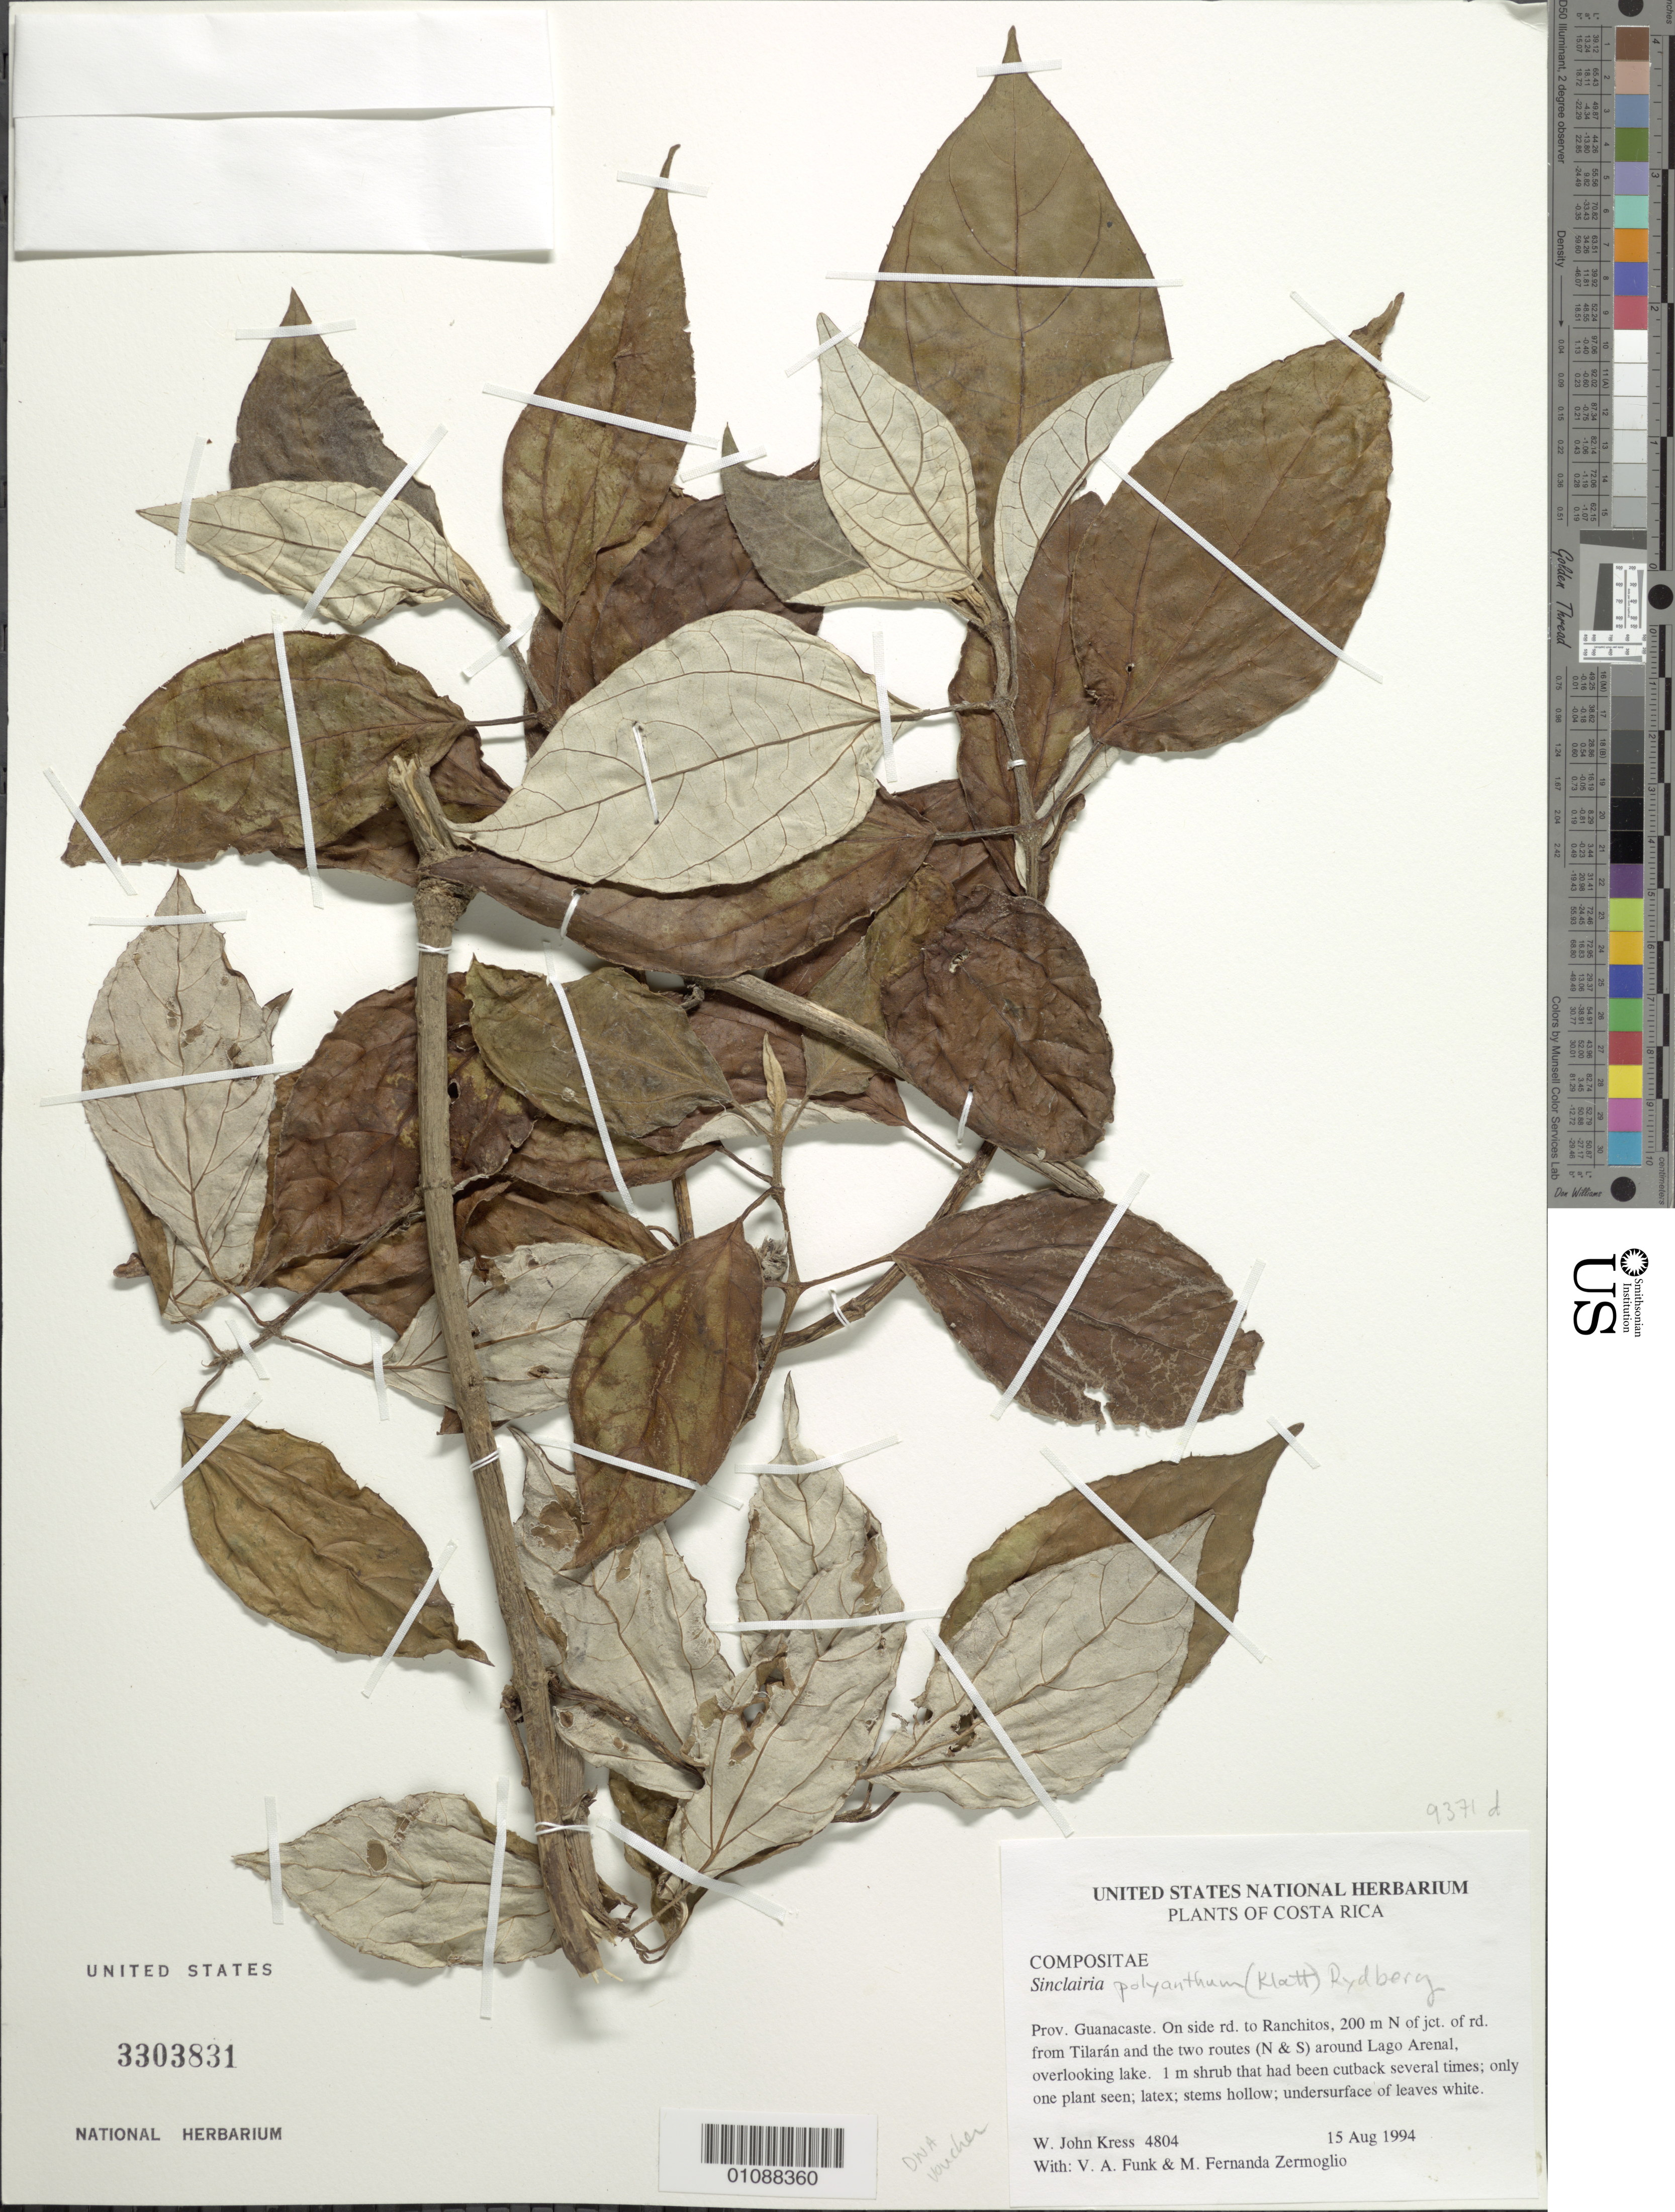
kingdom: Plantae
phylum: Tracheophyta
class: Magnoliopsida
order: Asterales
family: Asteraceae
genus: Sinclairia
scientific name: Sinclairia polyantha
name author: (Klatt) Rydb.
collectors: W. J. Kress, V. Funk & M. Zermoglio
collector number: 4804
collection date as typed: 15 August 1994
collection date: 1994-08-15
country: Costa Rica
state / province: Guanacaste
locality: Side road to Ranchitos, 200m N of jet, of rd. from Tilarán and the two routes (N & S) around Lago Arenal, overlooking lake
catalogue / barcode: US 3303831